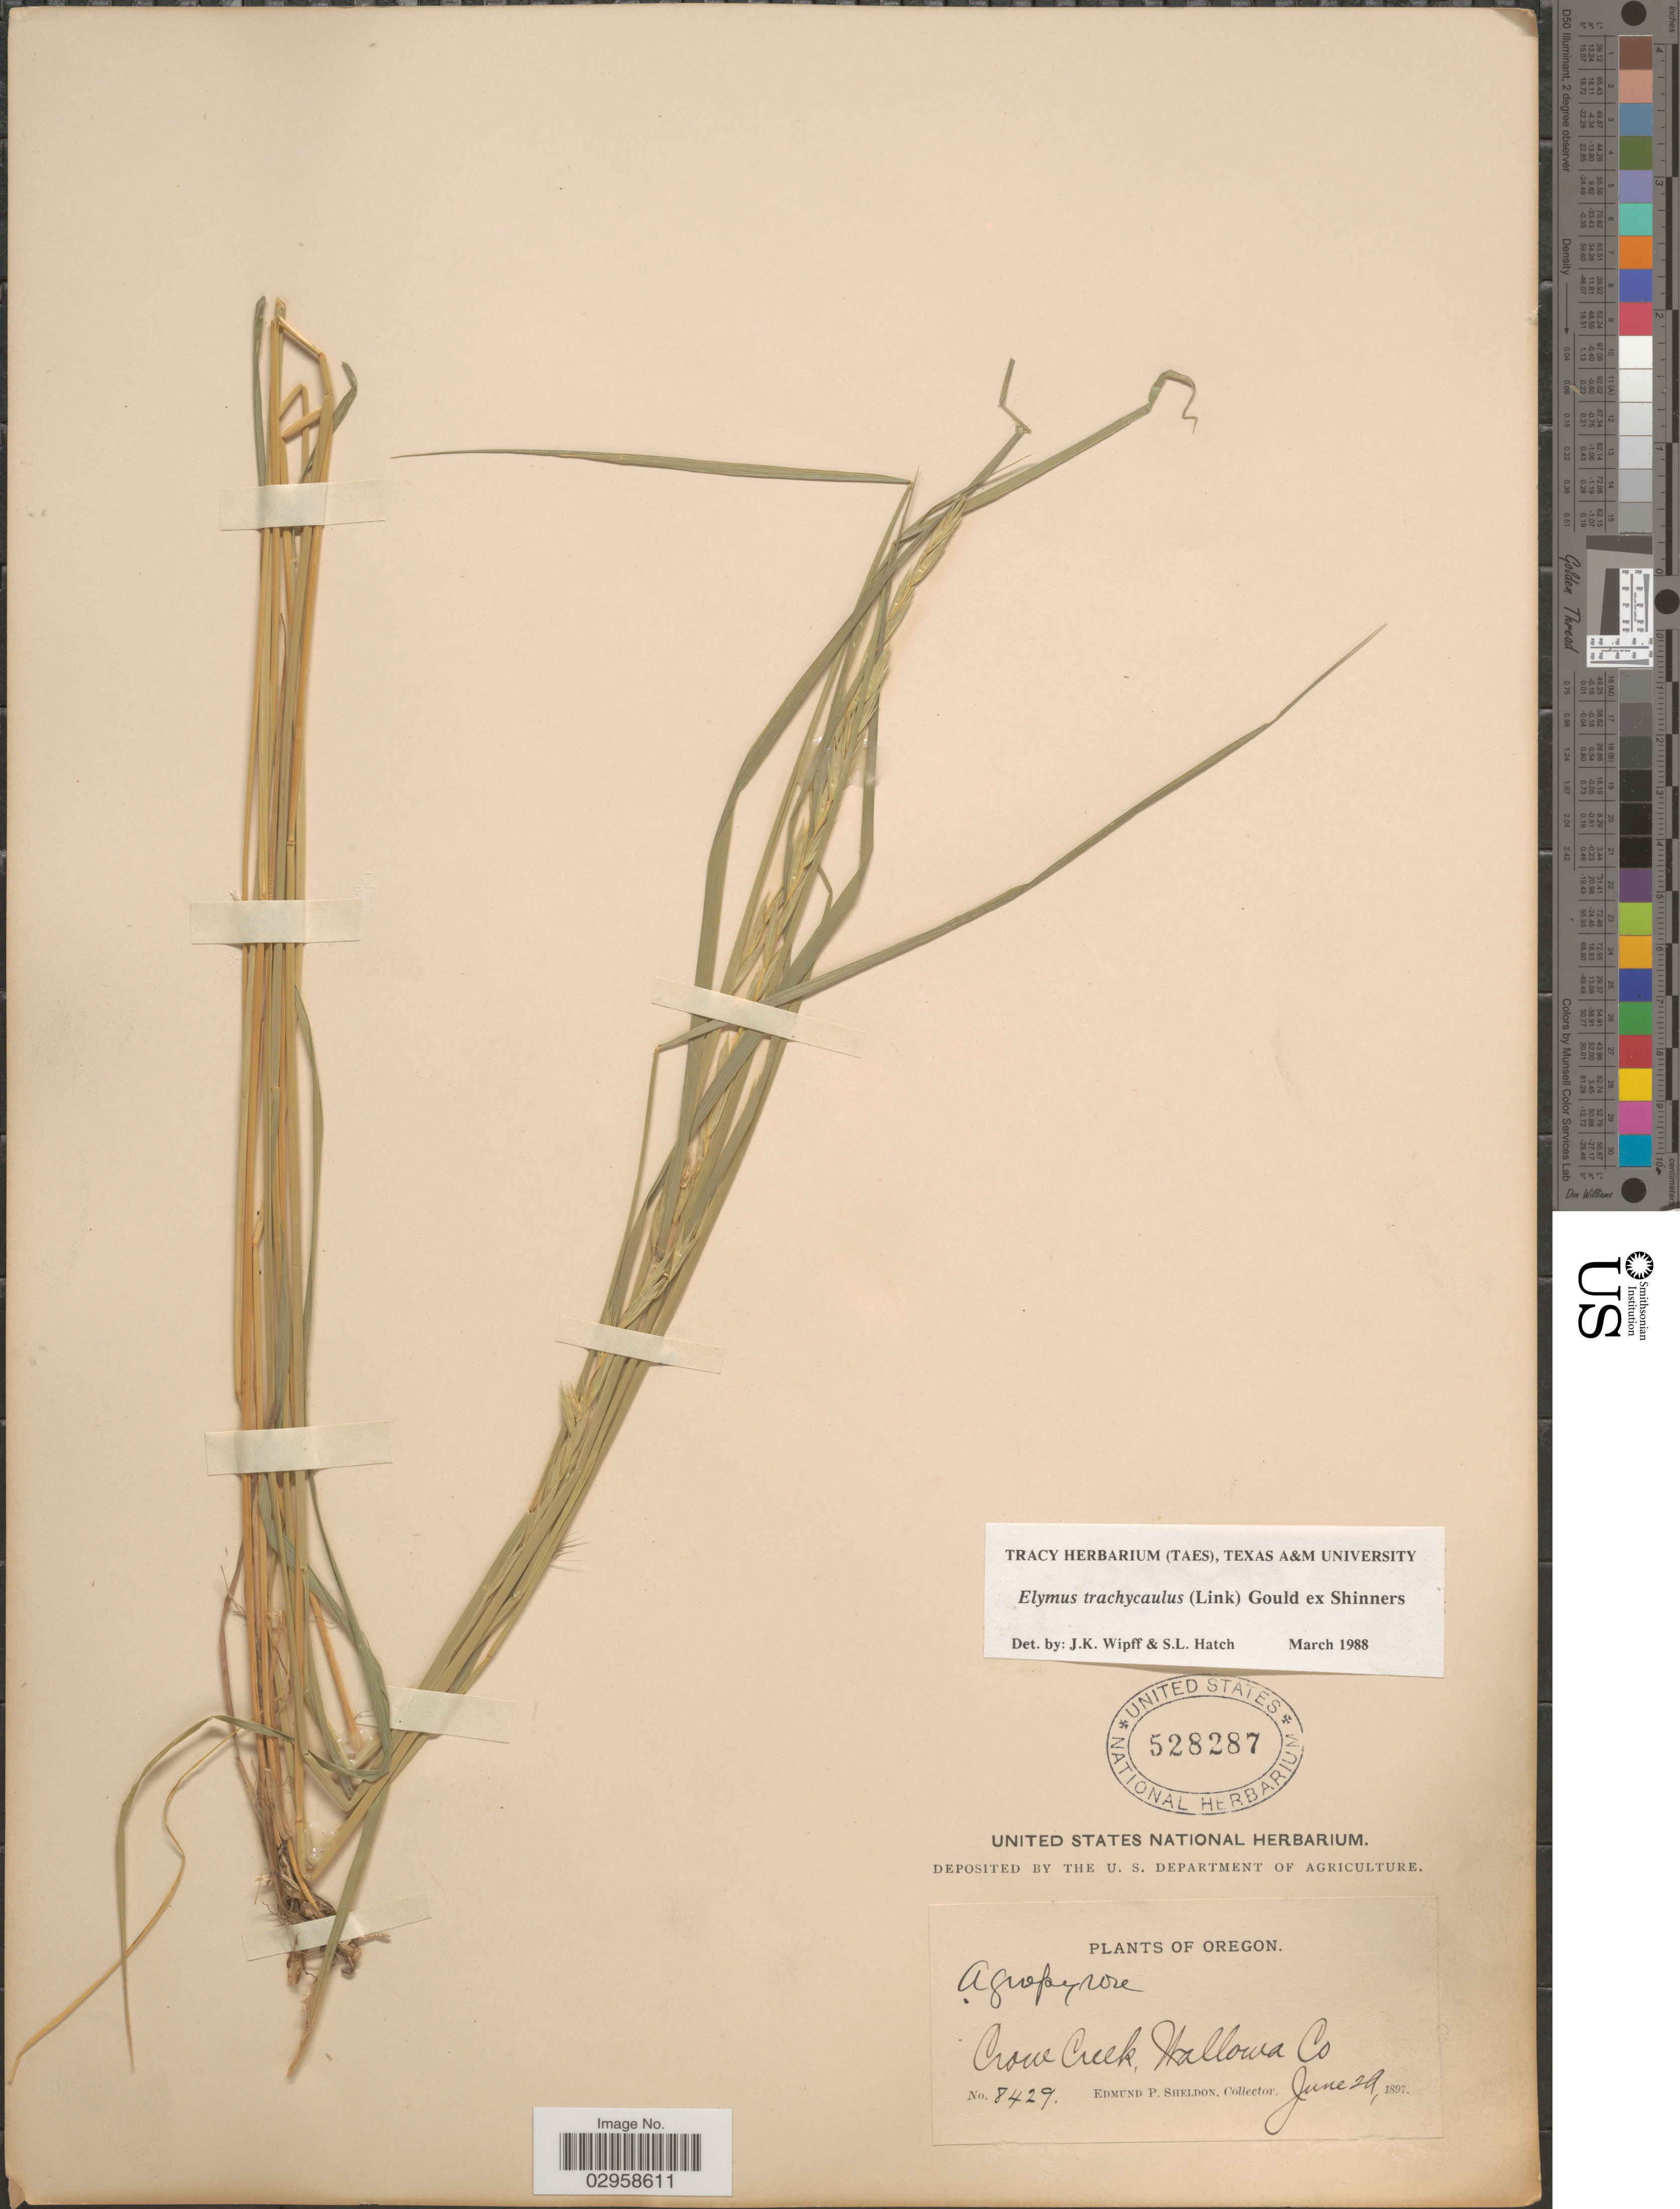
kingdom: Plantae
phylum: Tracheophyta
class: Liliopsida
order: Poales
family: Poaceae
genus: Elymus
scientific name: Elymus trachycaulus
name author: (Link) Gould ex Shinners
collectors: E. P. Sheldon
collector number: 8429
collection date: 1897-06-29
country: United States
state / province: Oregon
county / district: Wallowa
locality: Crow Creek, Wallowa Co.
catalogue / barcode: US 528287